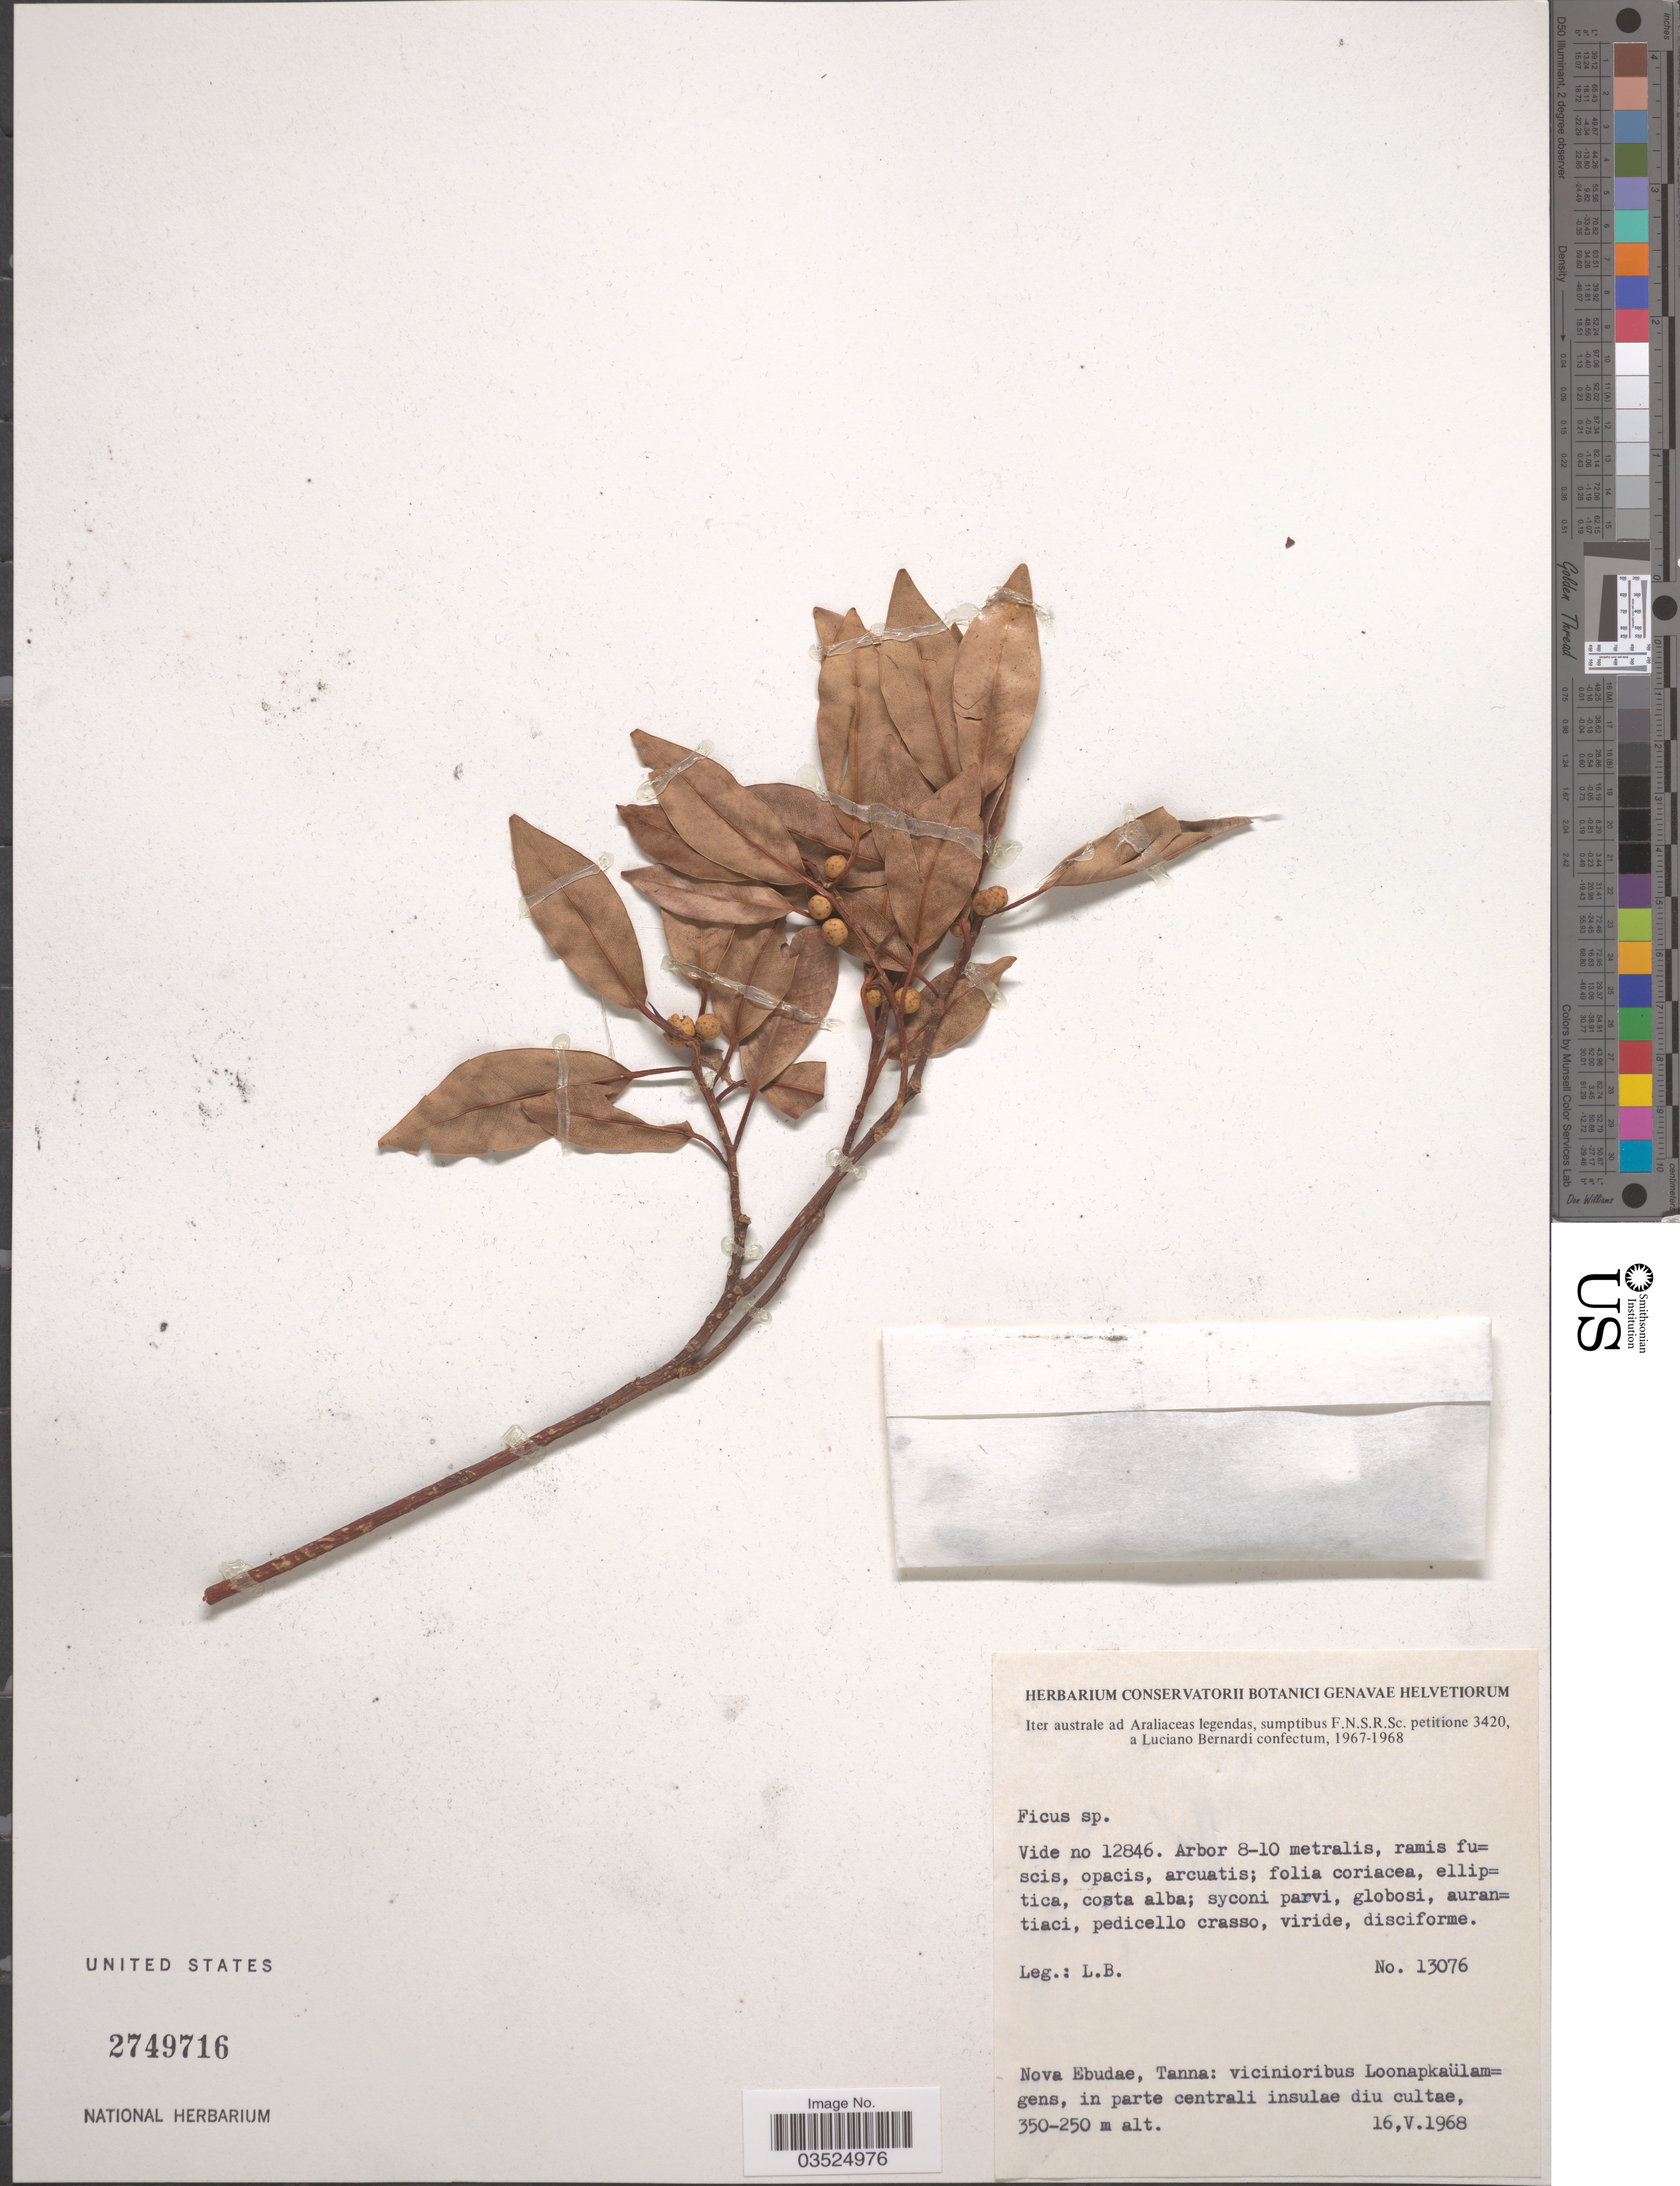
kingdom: Plantae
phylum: Tracheophyta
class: Magnoliopsida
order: Rosales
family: Moraceae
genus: Ficus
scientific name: Ficus sp.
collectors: L. Bernardi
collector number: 13076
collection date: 1968-05-16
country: Vanuatu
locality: Novae Ebudae, Tanna: vicinioribus Loonapkaülamgens, in parte centrali insulae diu cultae.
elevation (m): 250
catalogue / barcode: US 2749716